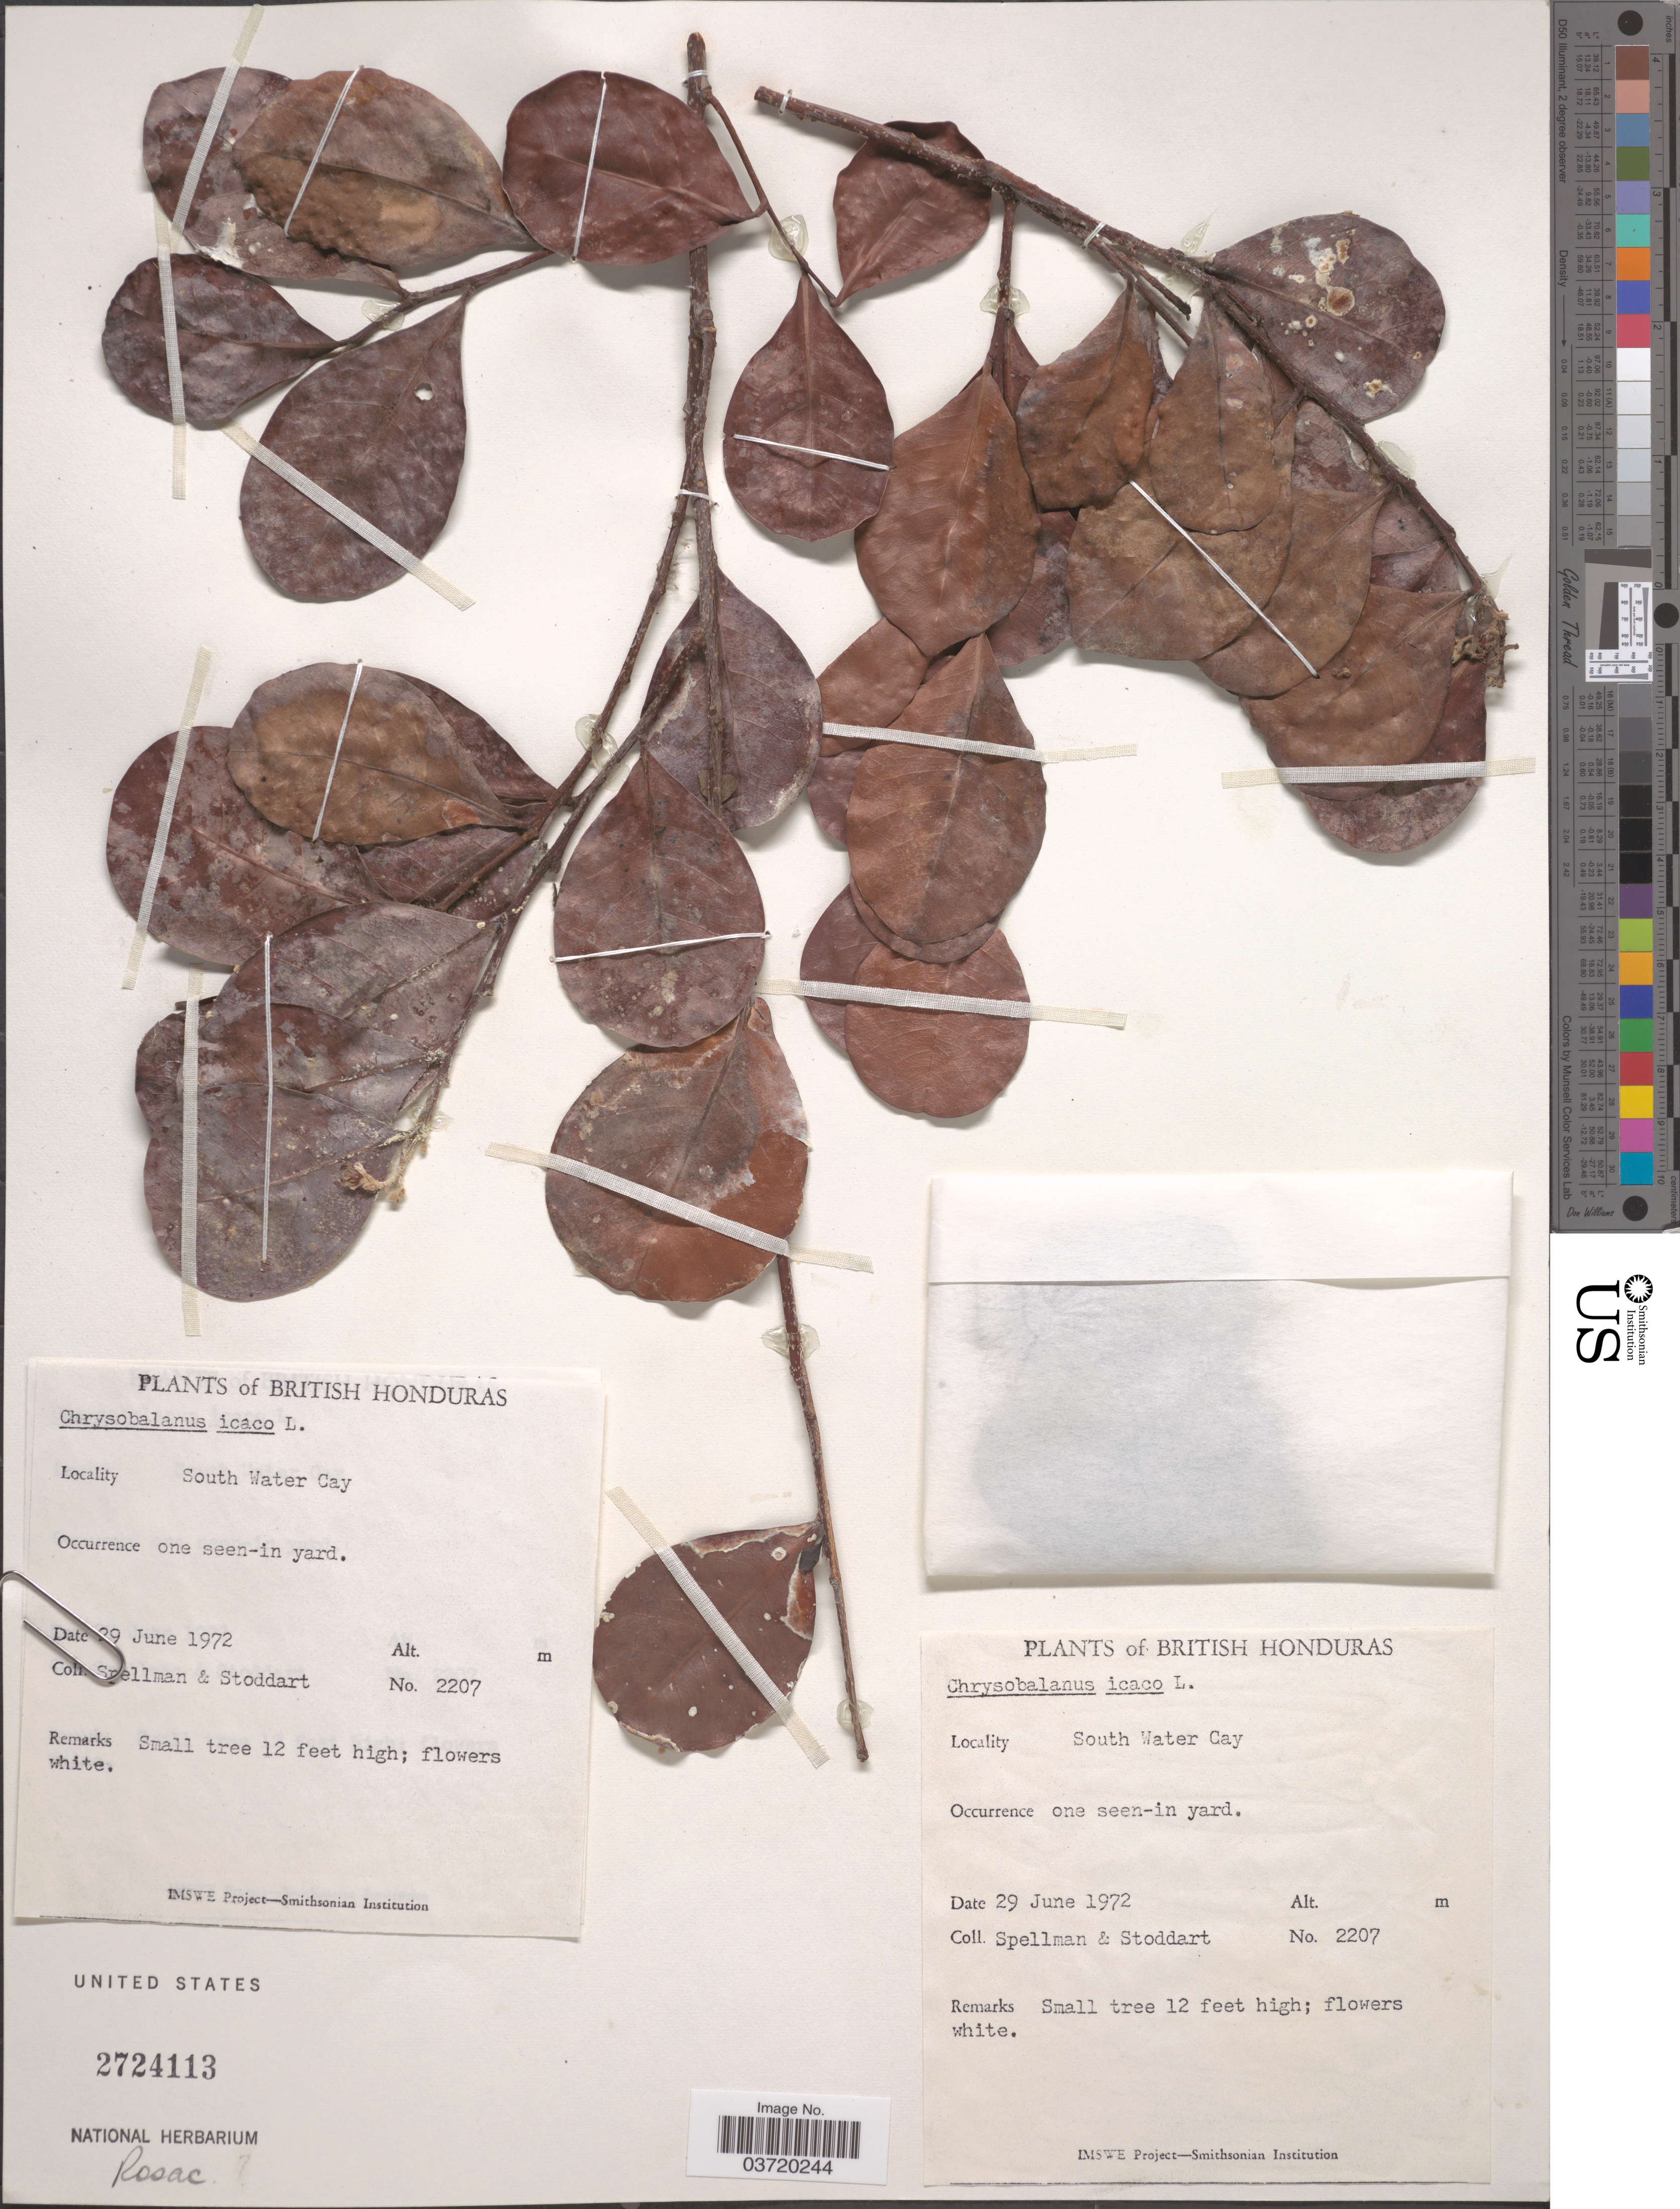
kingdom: Plantae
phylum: Tracheophyta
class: Magnoliopsida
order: Malpighiales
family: Chrysobalanaceae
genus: Chrysobalanus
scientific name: Chrysobalanus icaco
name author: L.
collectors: Spellman, -- & -. Stoddart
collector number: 2207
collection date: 1972-06-29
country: Belize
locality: British Honduras. South Water Cay.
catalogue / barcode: US 2724113